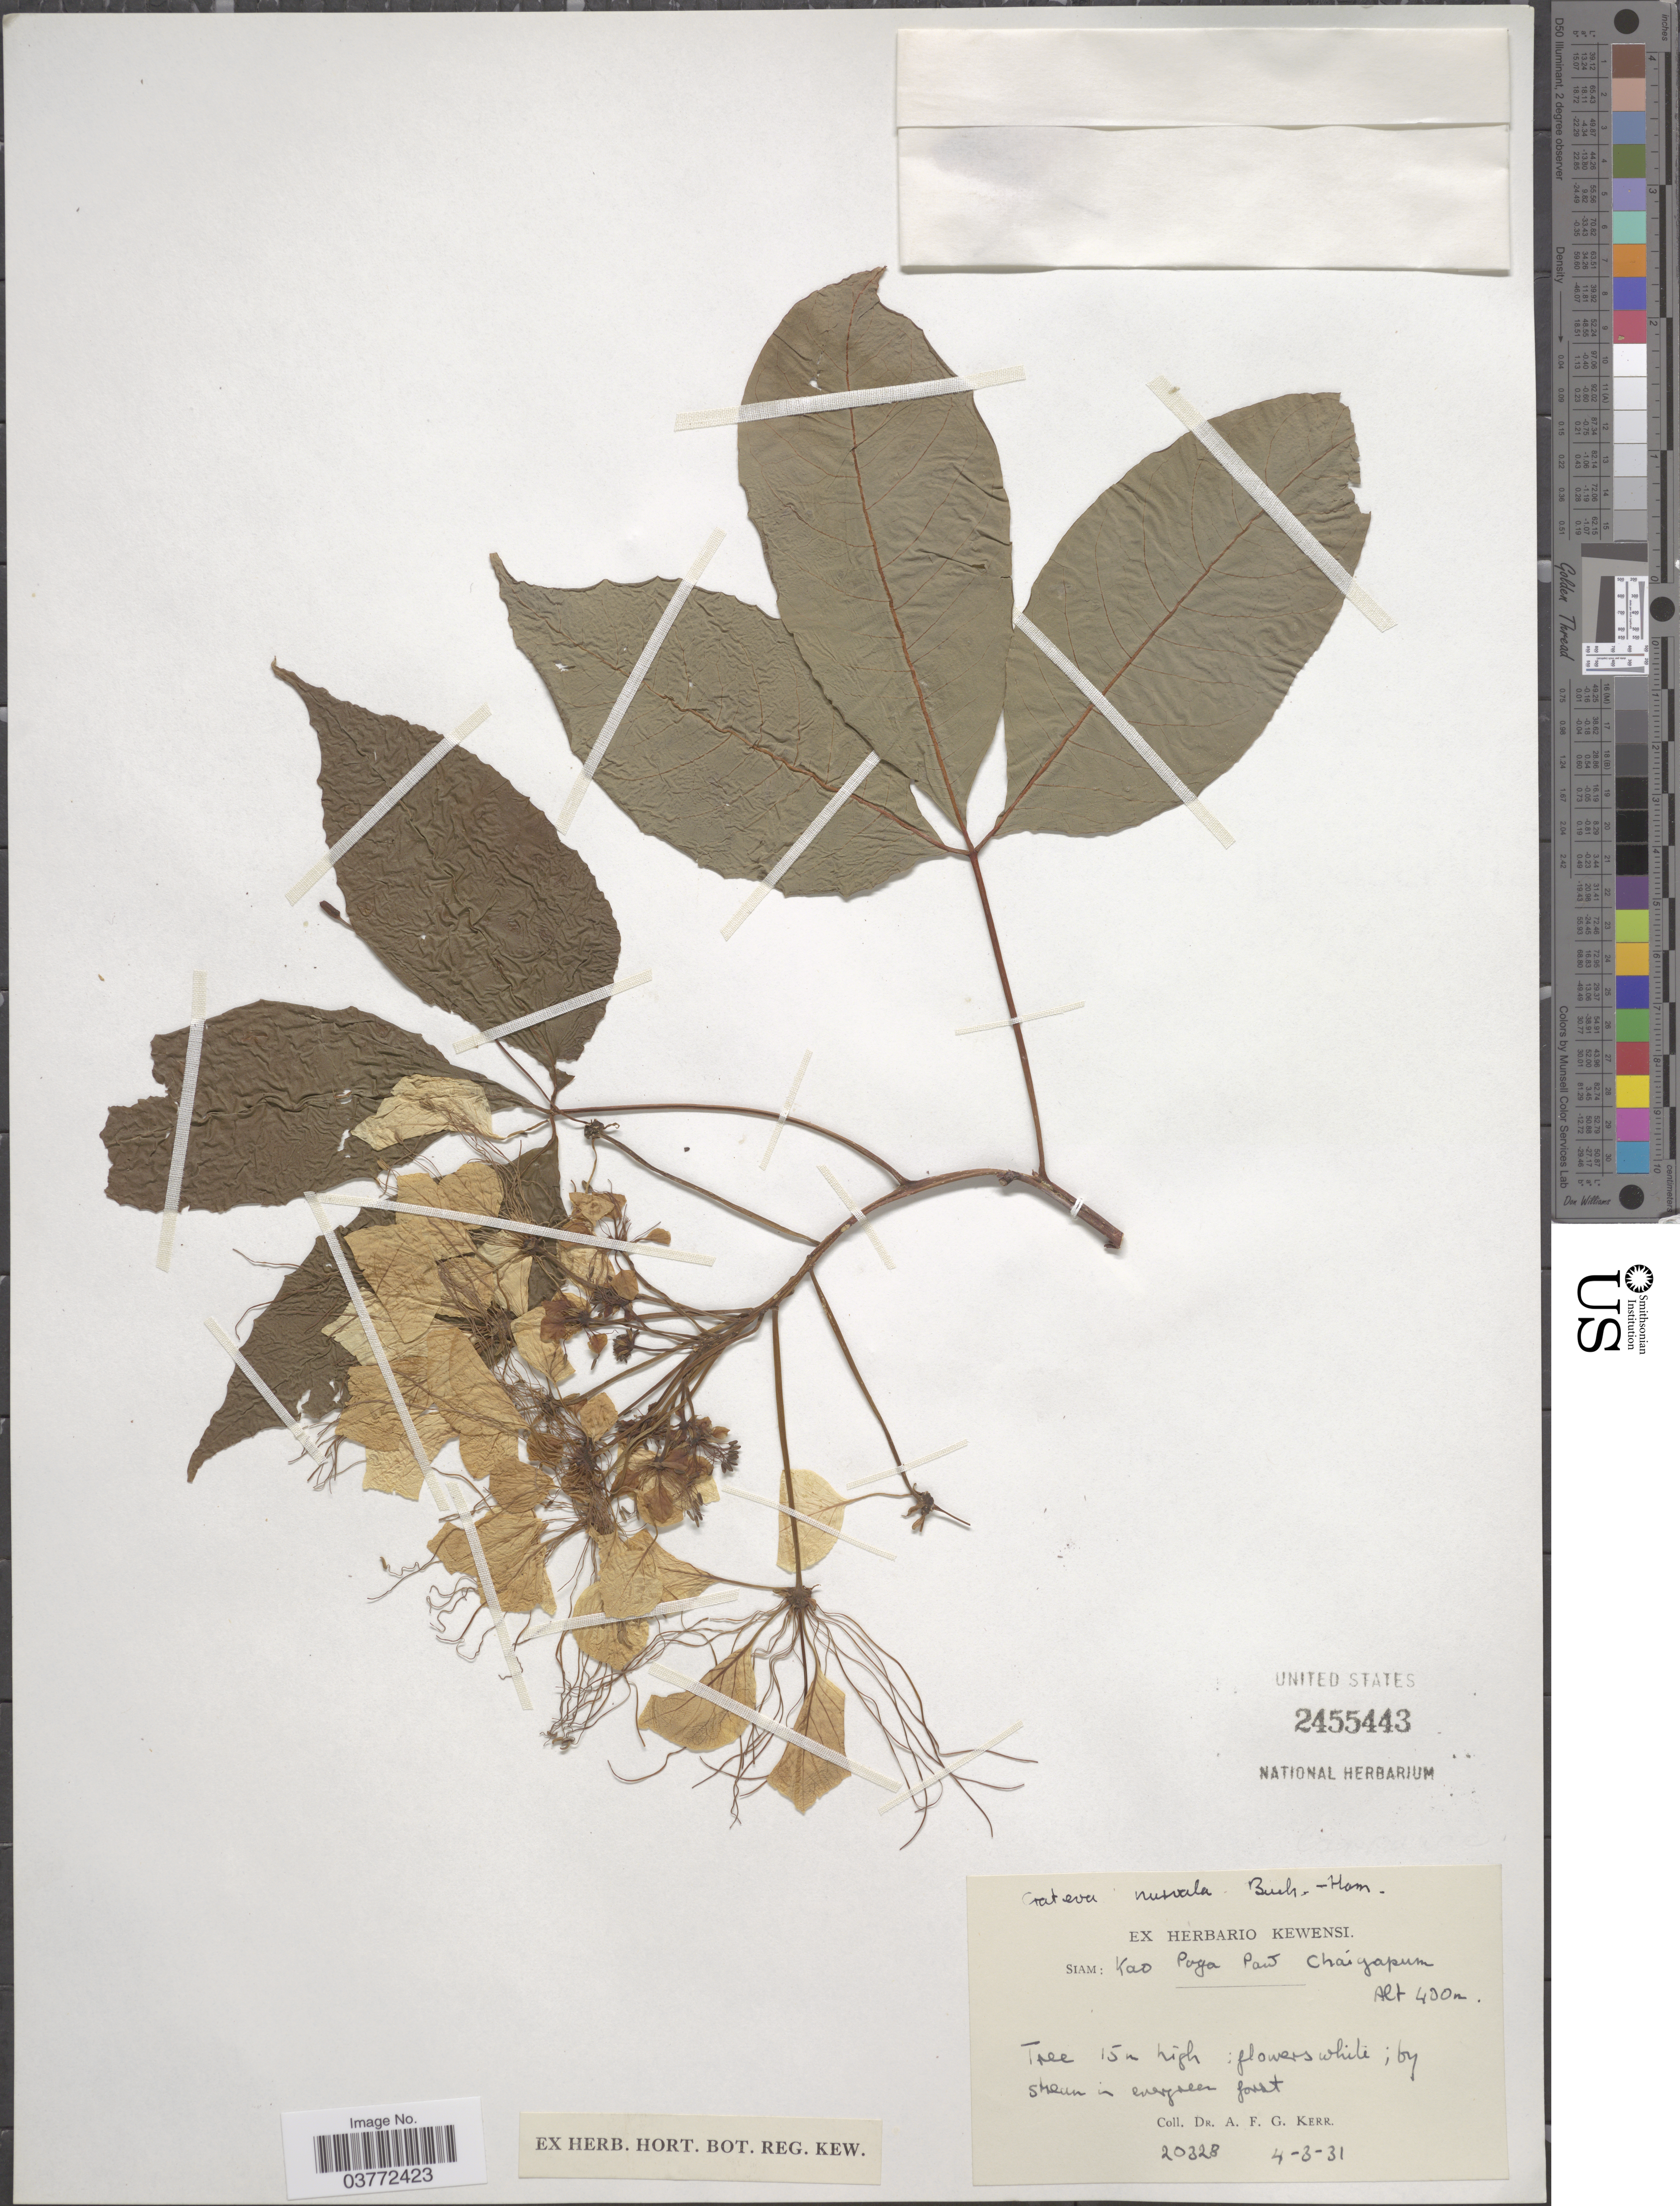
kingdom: Plantae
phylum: Tracheophyta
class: Magnoliopsida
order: Brassicales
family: Capparaceae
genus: Crateva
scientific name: Crateva nurvala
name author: Buch.-Ham.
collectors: A. F. G. Kerr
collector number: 20328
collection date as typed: Transcribed d/m/y: 4/3/31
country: Thailand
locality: Kao Poya Pau [interpreted] Chaigapum.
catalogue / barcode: US 2455443